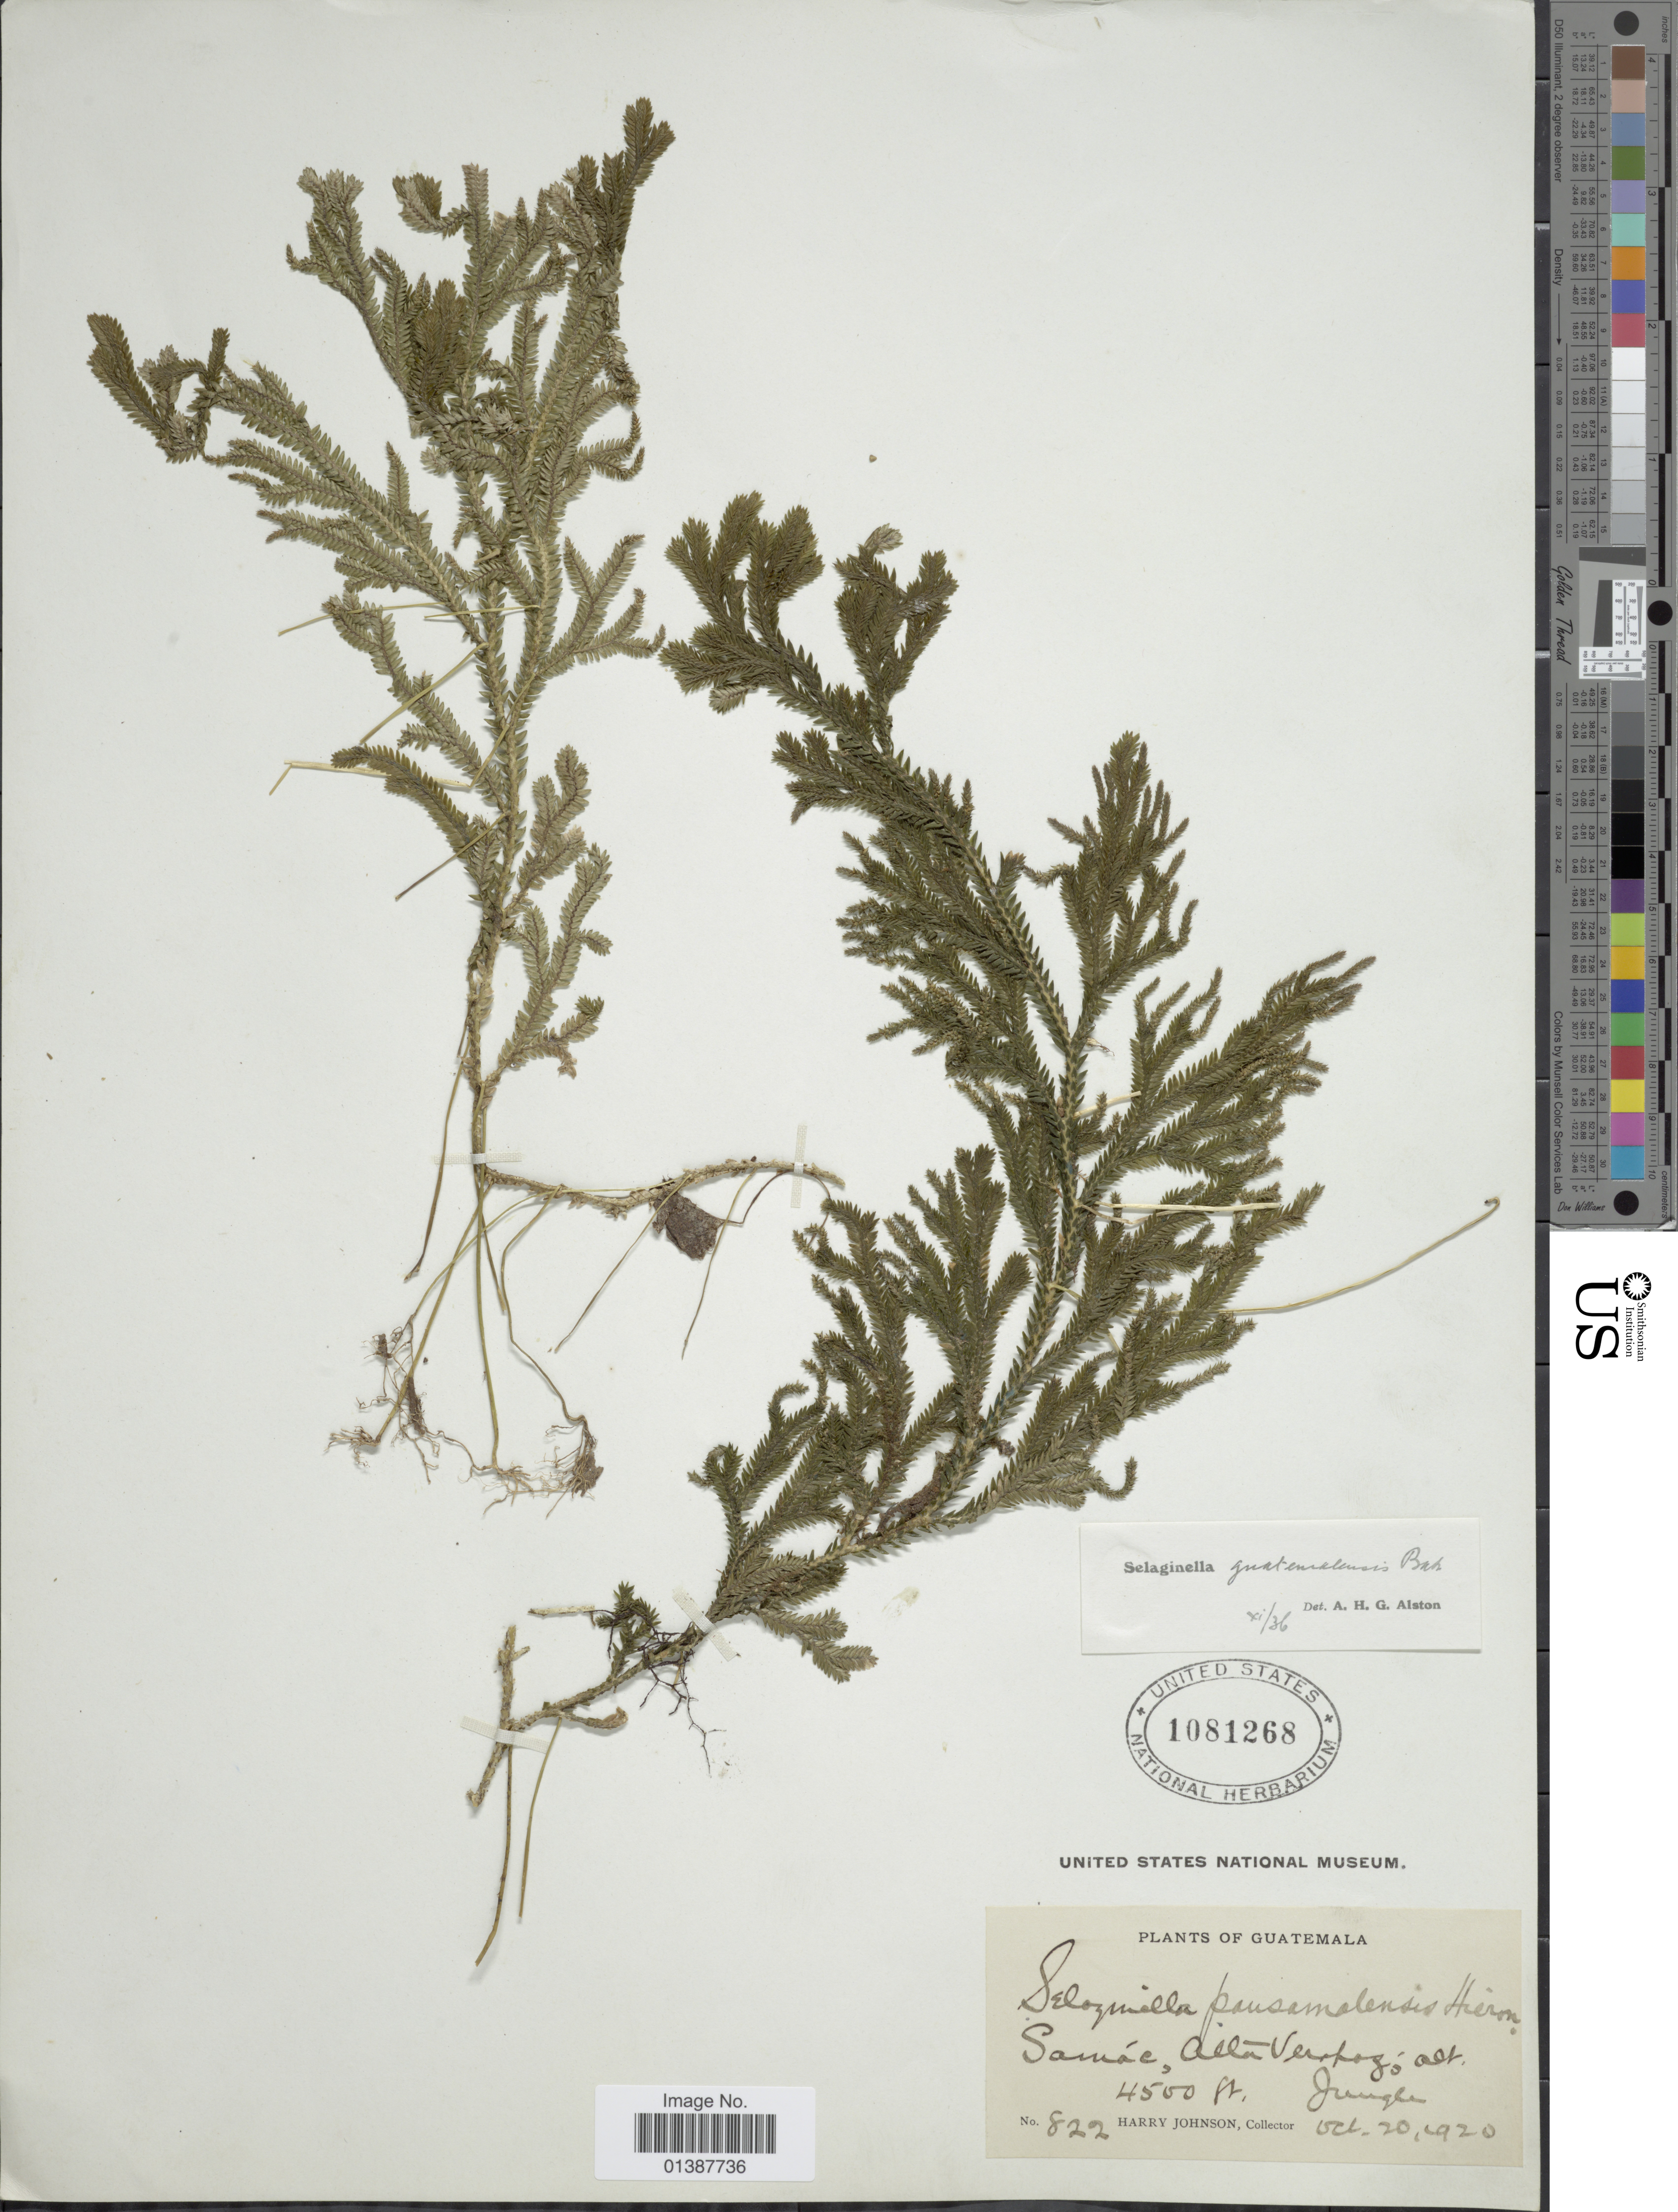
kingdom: Plantae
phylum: Tracheophyta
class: Lycopodiopsida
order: Selaginellales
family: Selaginellaceae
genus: Selaginella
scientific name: Selaginella guatemalensis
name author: Baker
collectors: H. Johnson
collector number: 822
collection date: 1920-10-20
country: Guatemala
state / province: Alta Verapaz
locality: Samác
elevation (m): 1372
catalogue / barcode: US 1081268